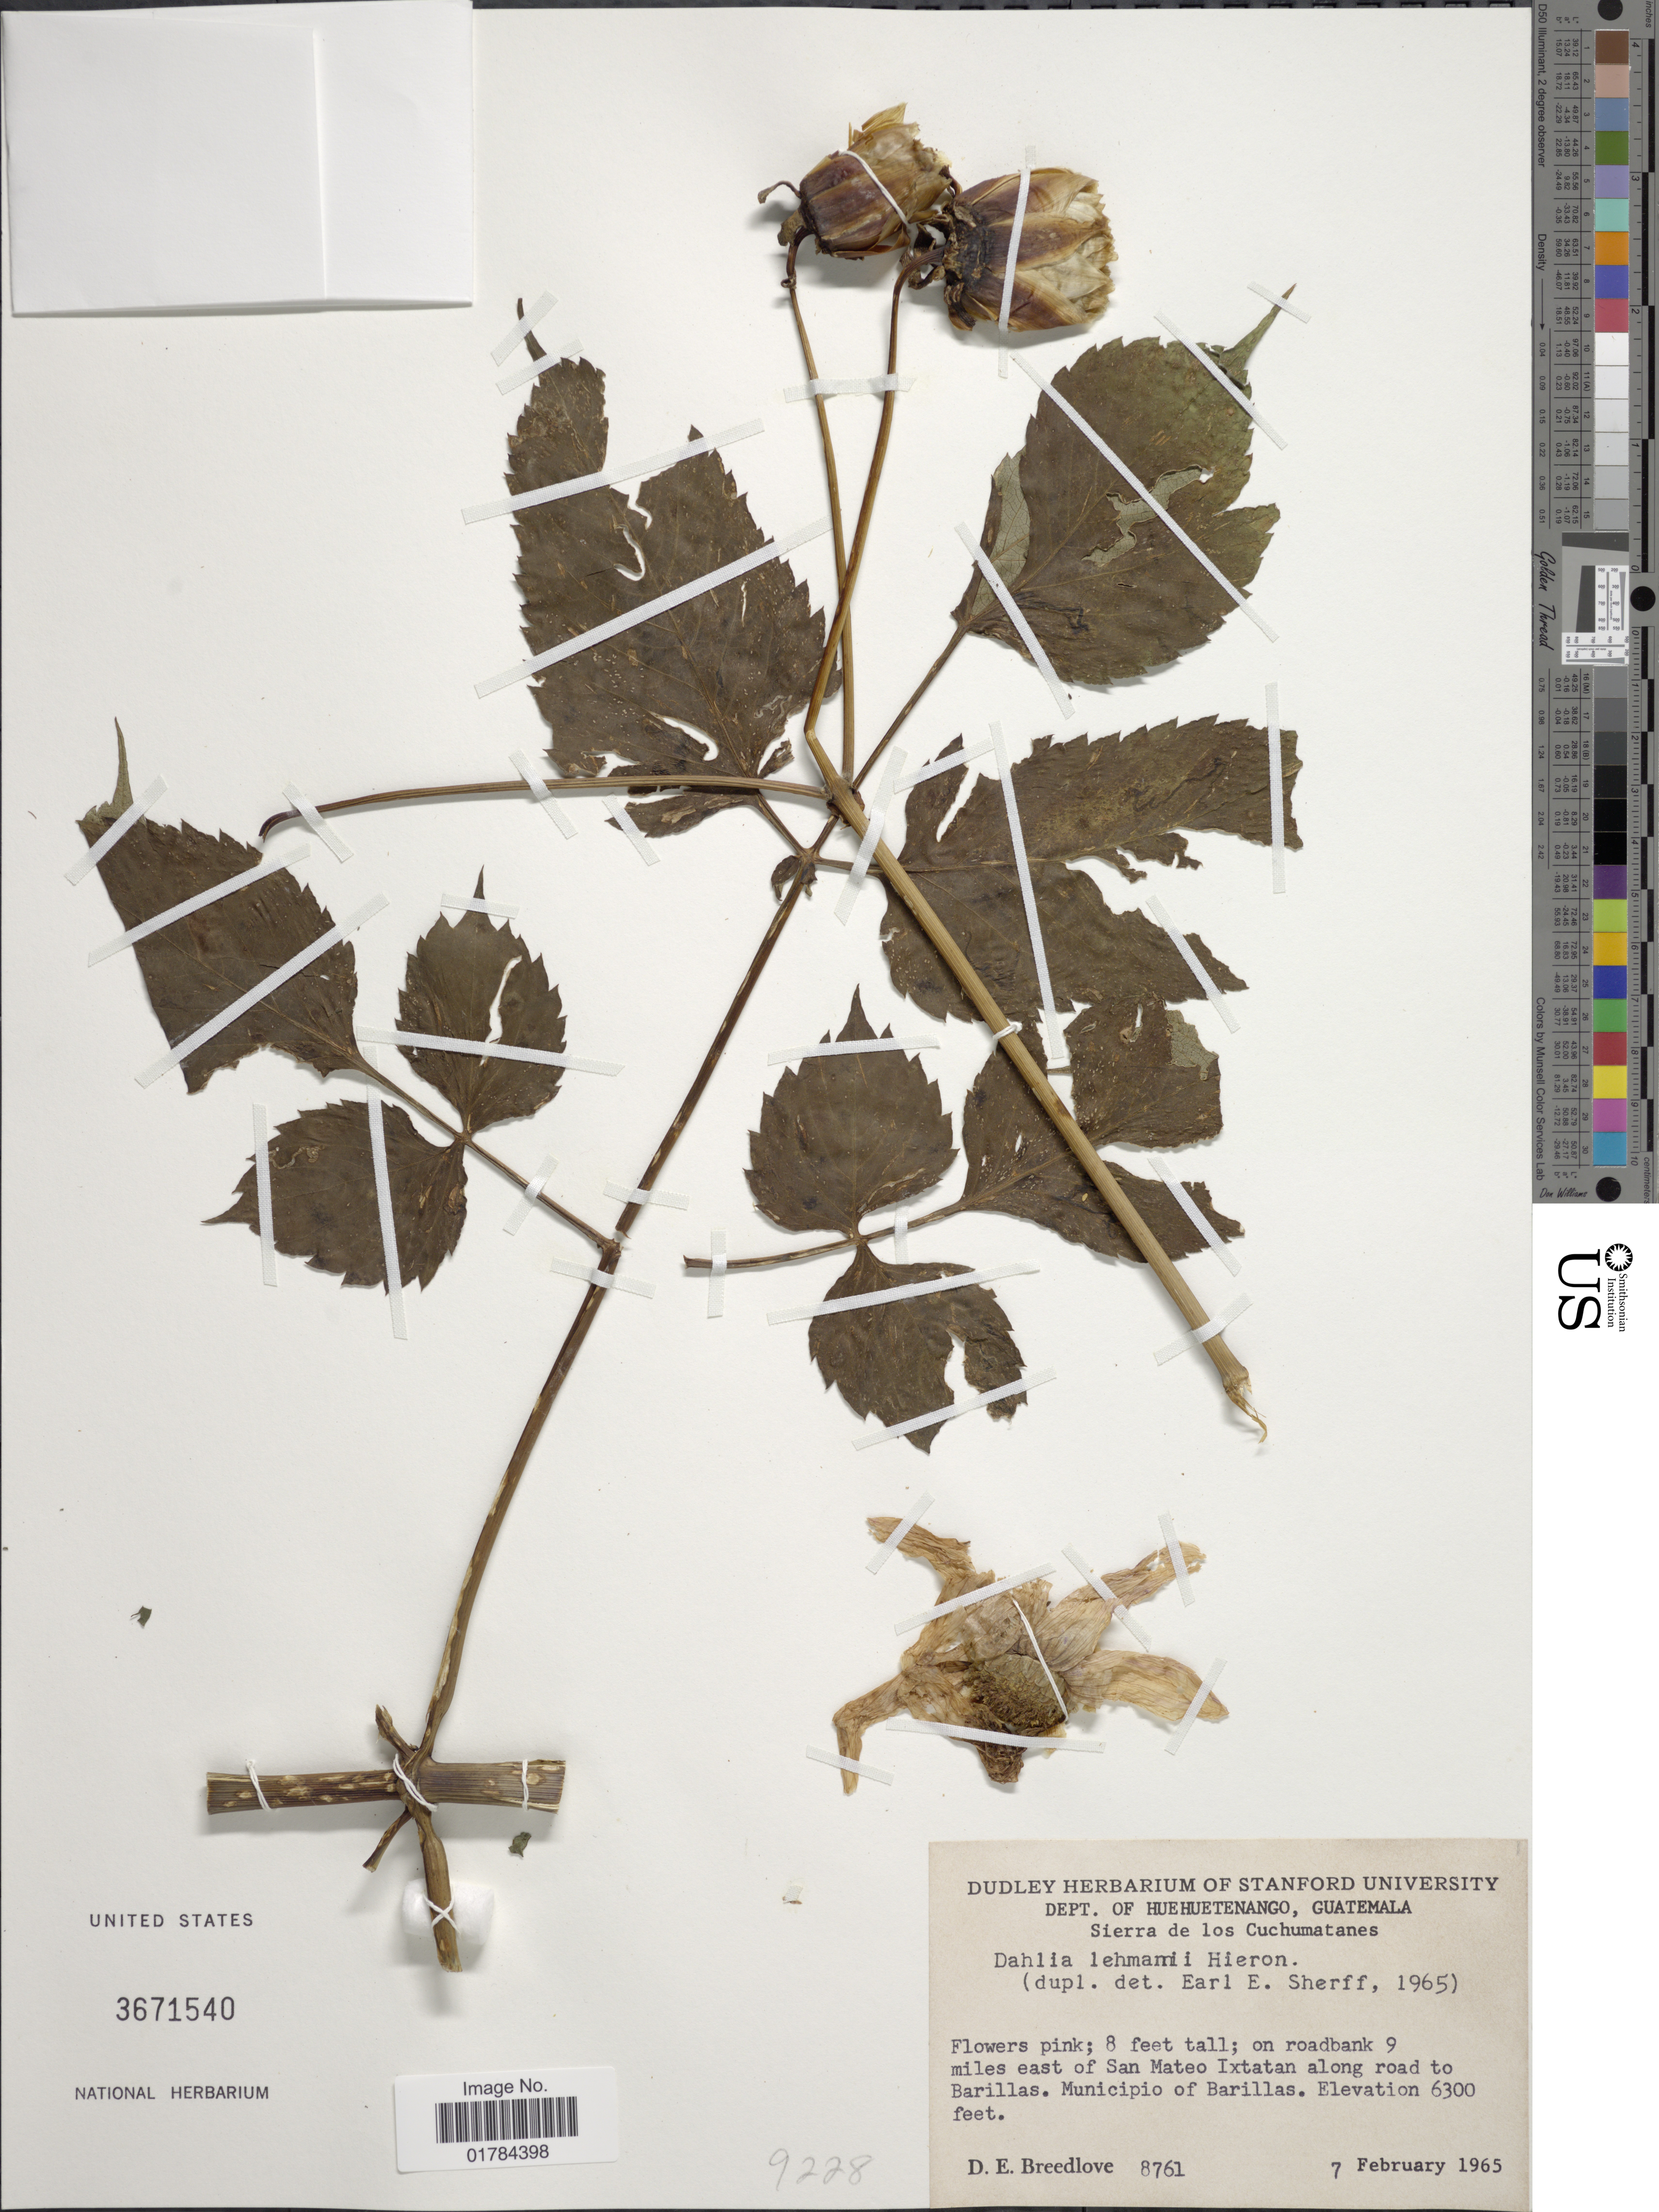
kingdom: Plantae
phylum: Tracheophyta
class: Magnoliopsida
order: Asterales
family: Asteraceae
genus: Dahlia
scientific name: Dahlia lehmanni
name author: Hieron.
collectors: D. E. Breedlove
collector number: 8761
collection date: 1965-02-07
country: Guatemala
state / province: Huehuetenango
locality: Sierra de los Cucumatanes, on roadbank 9 miles east of San Mateo Ixtatan along road to Barillas. Muncipio of Barillas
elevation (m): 1920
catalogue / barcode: US 3671540